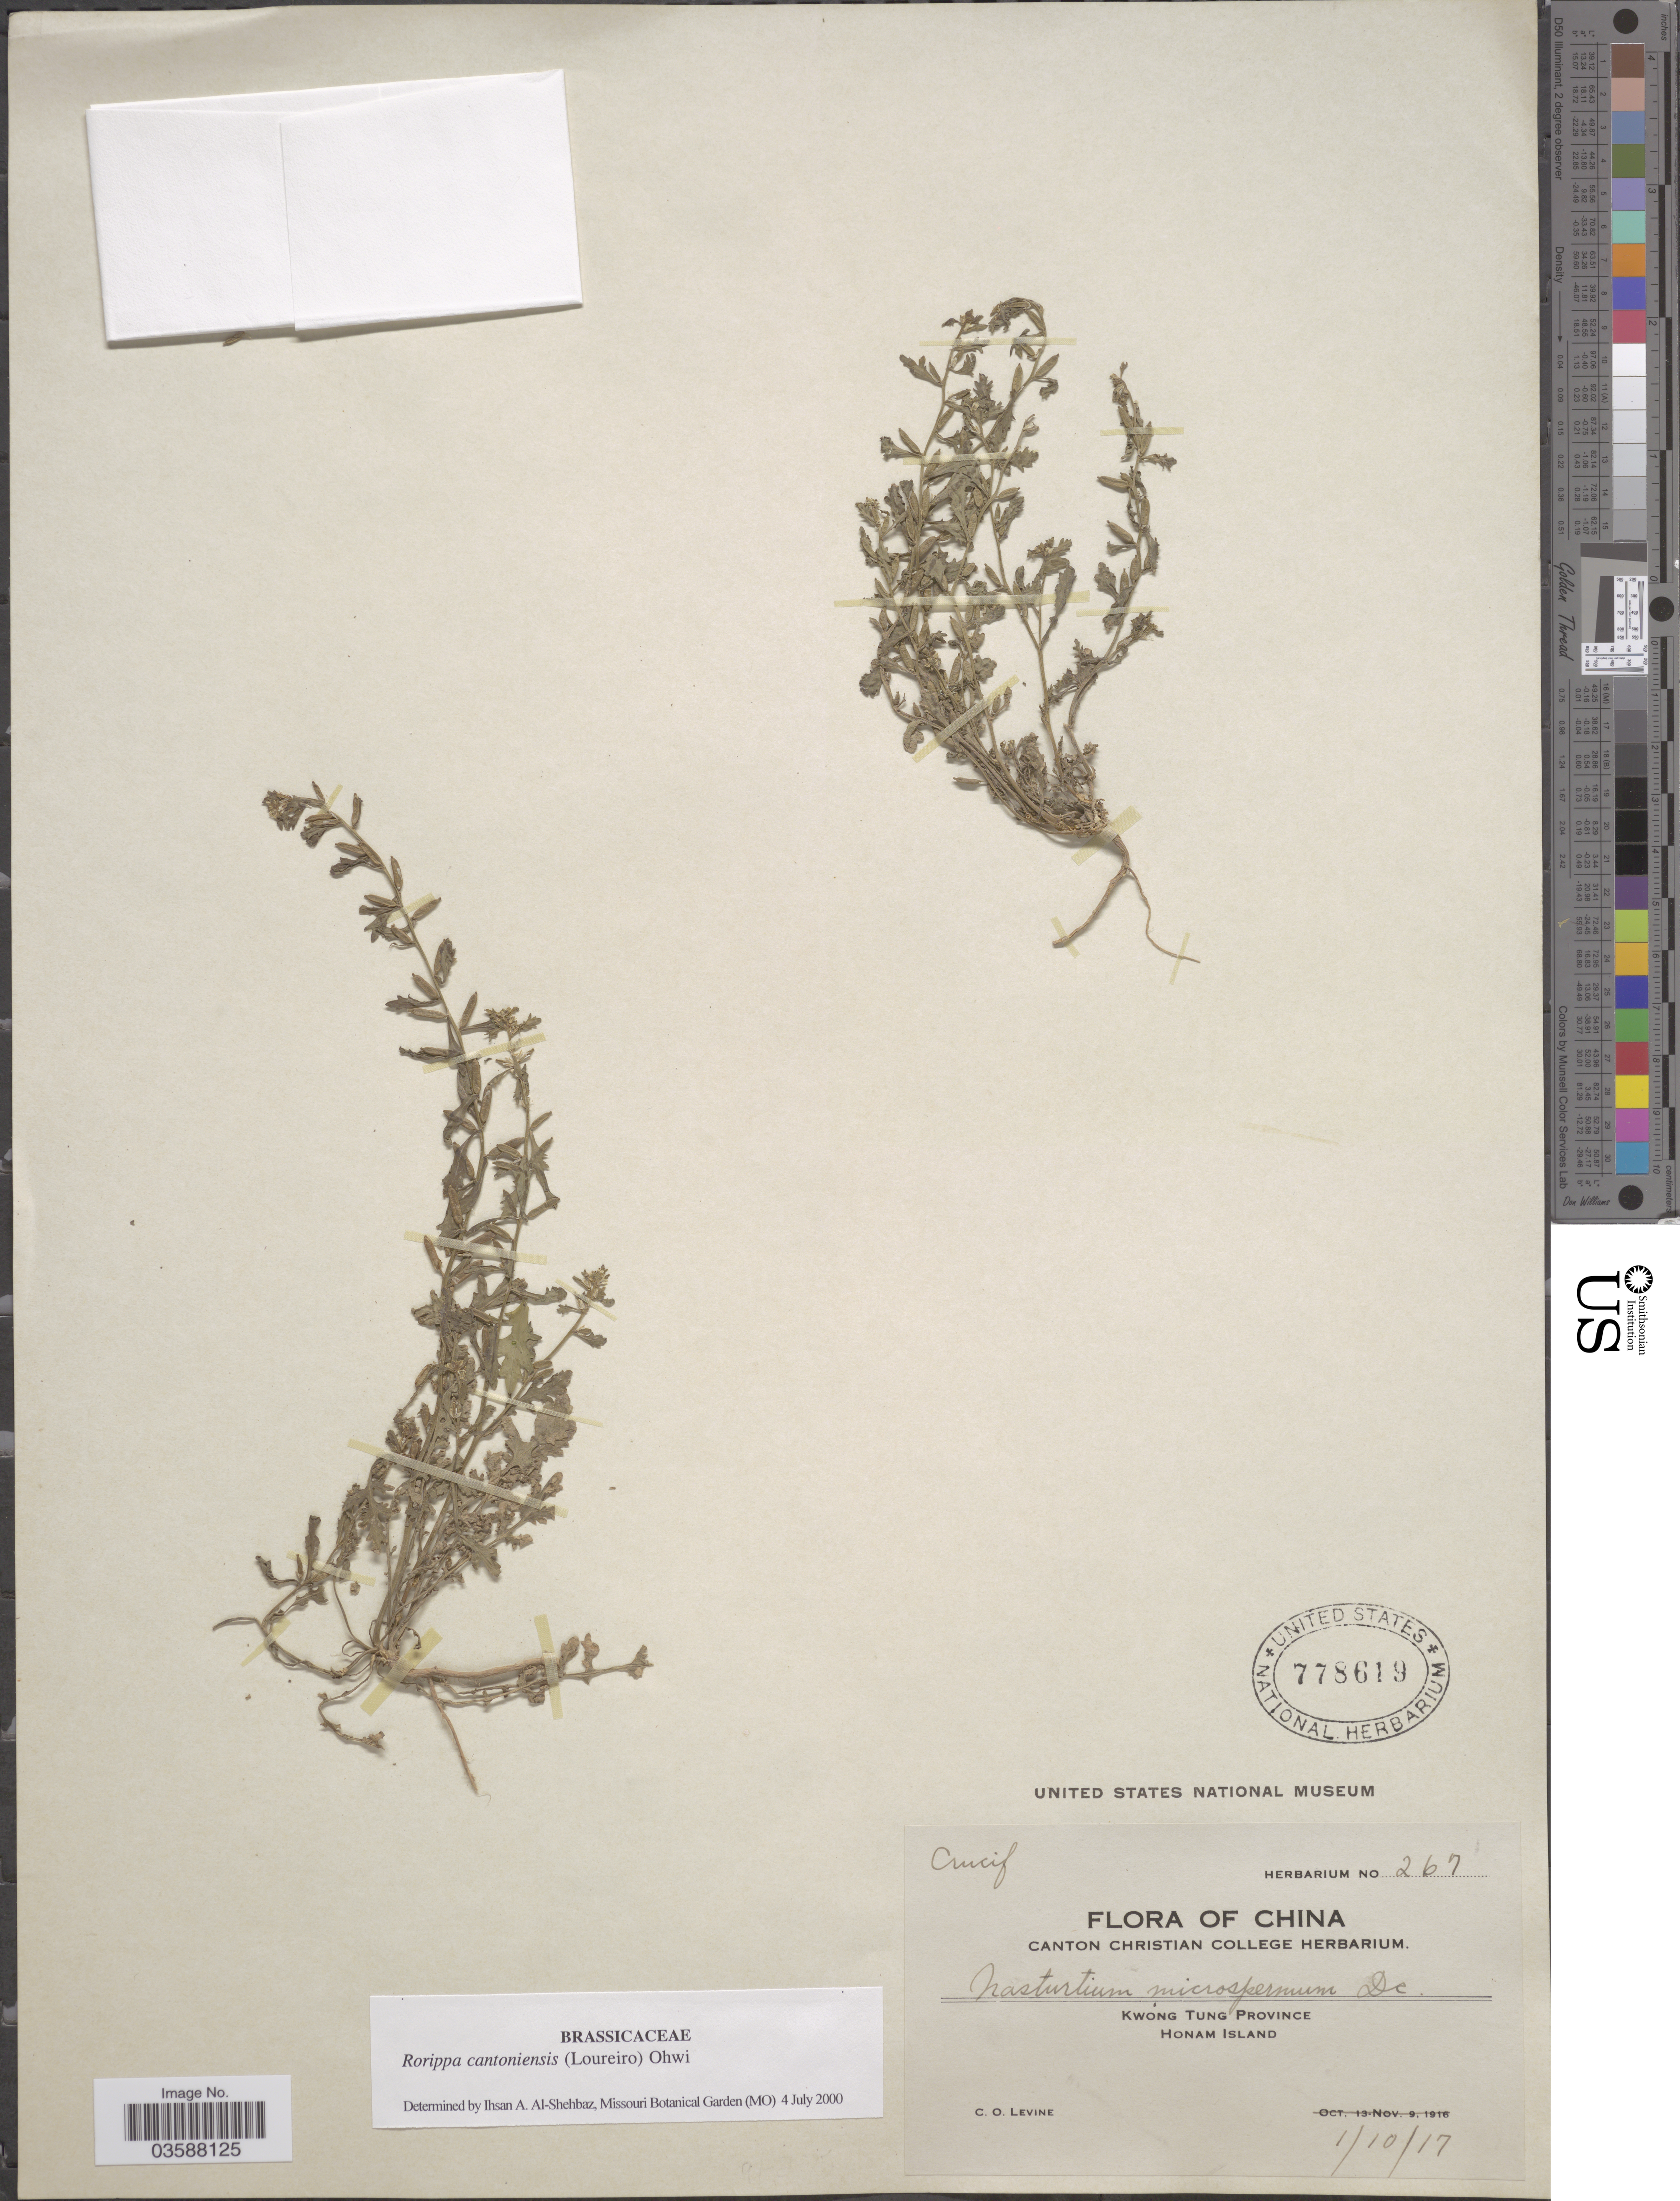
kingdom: Plantae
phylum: Tracheophyta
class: Magnoliopsida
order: Brassicales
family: Brassicaceae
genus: Rorippa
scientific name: Rorippa cantoniensis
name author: (Lour.) Ohwi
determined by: Al-Shehbaz, I. A., (MO), Missouri Botanical Garden (UNITED STATES)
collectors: C. O. Levine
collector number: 267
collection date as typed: Transcribed d/m/y: 1/10/17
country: China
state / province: Guangdong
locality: Kwong Tung Province. Honam Island.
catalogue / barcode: US 778619